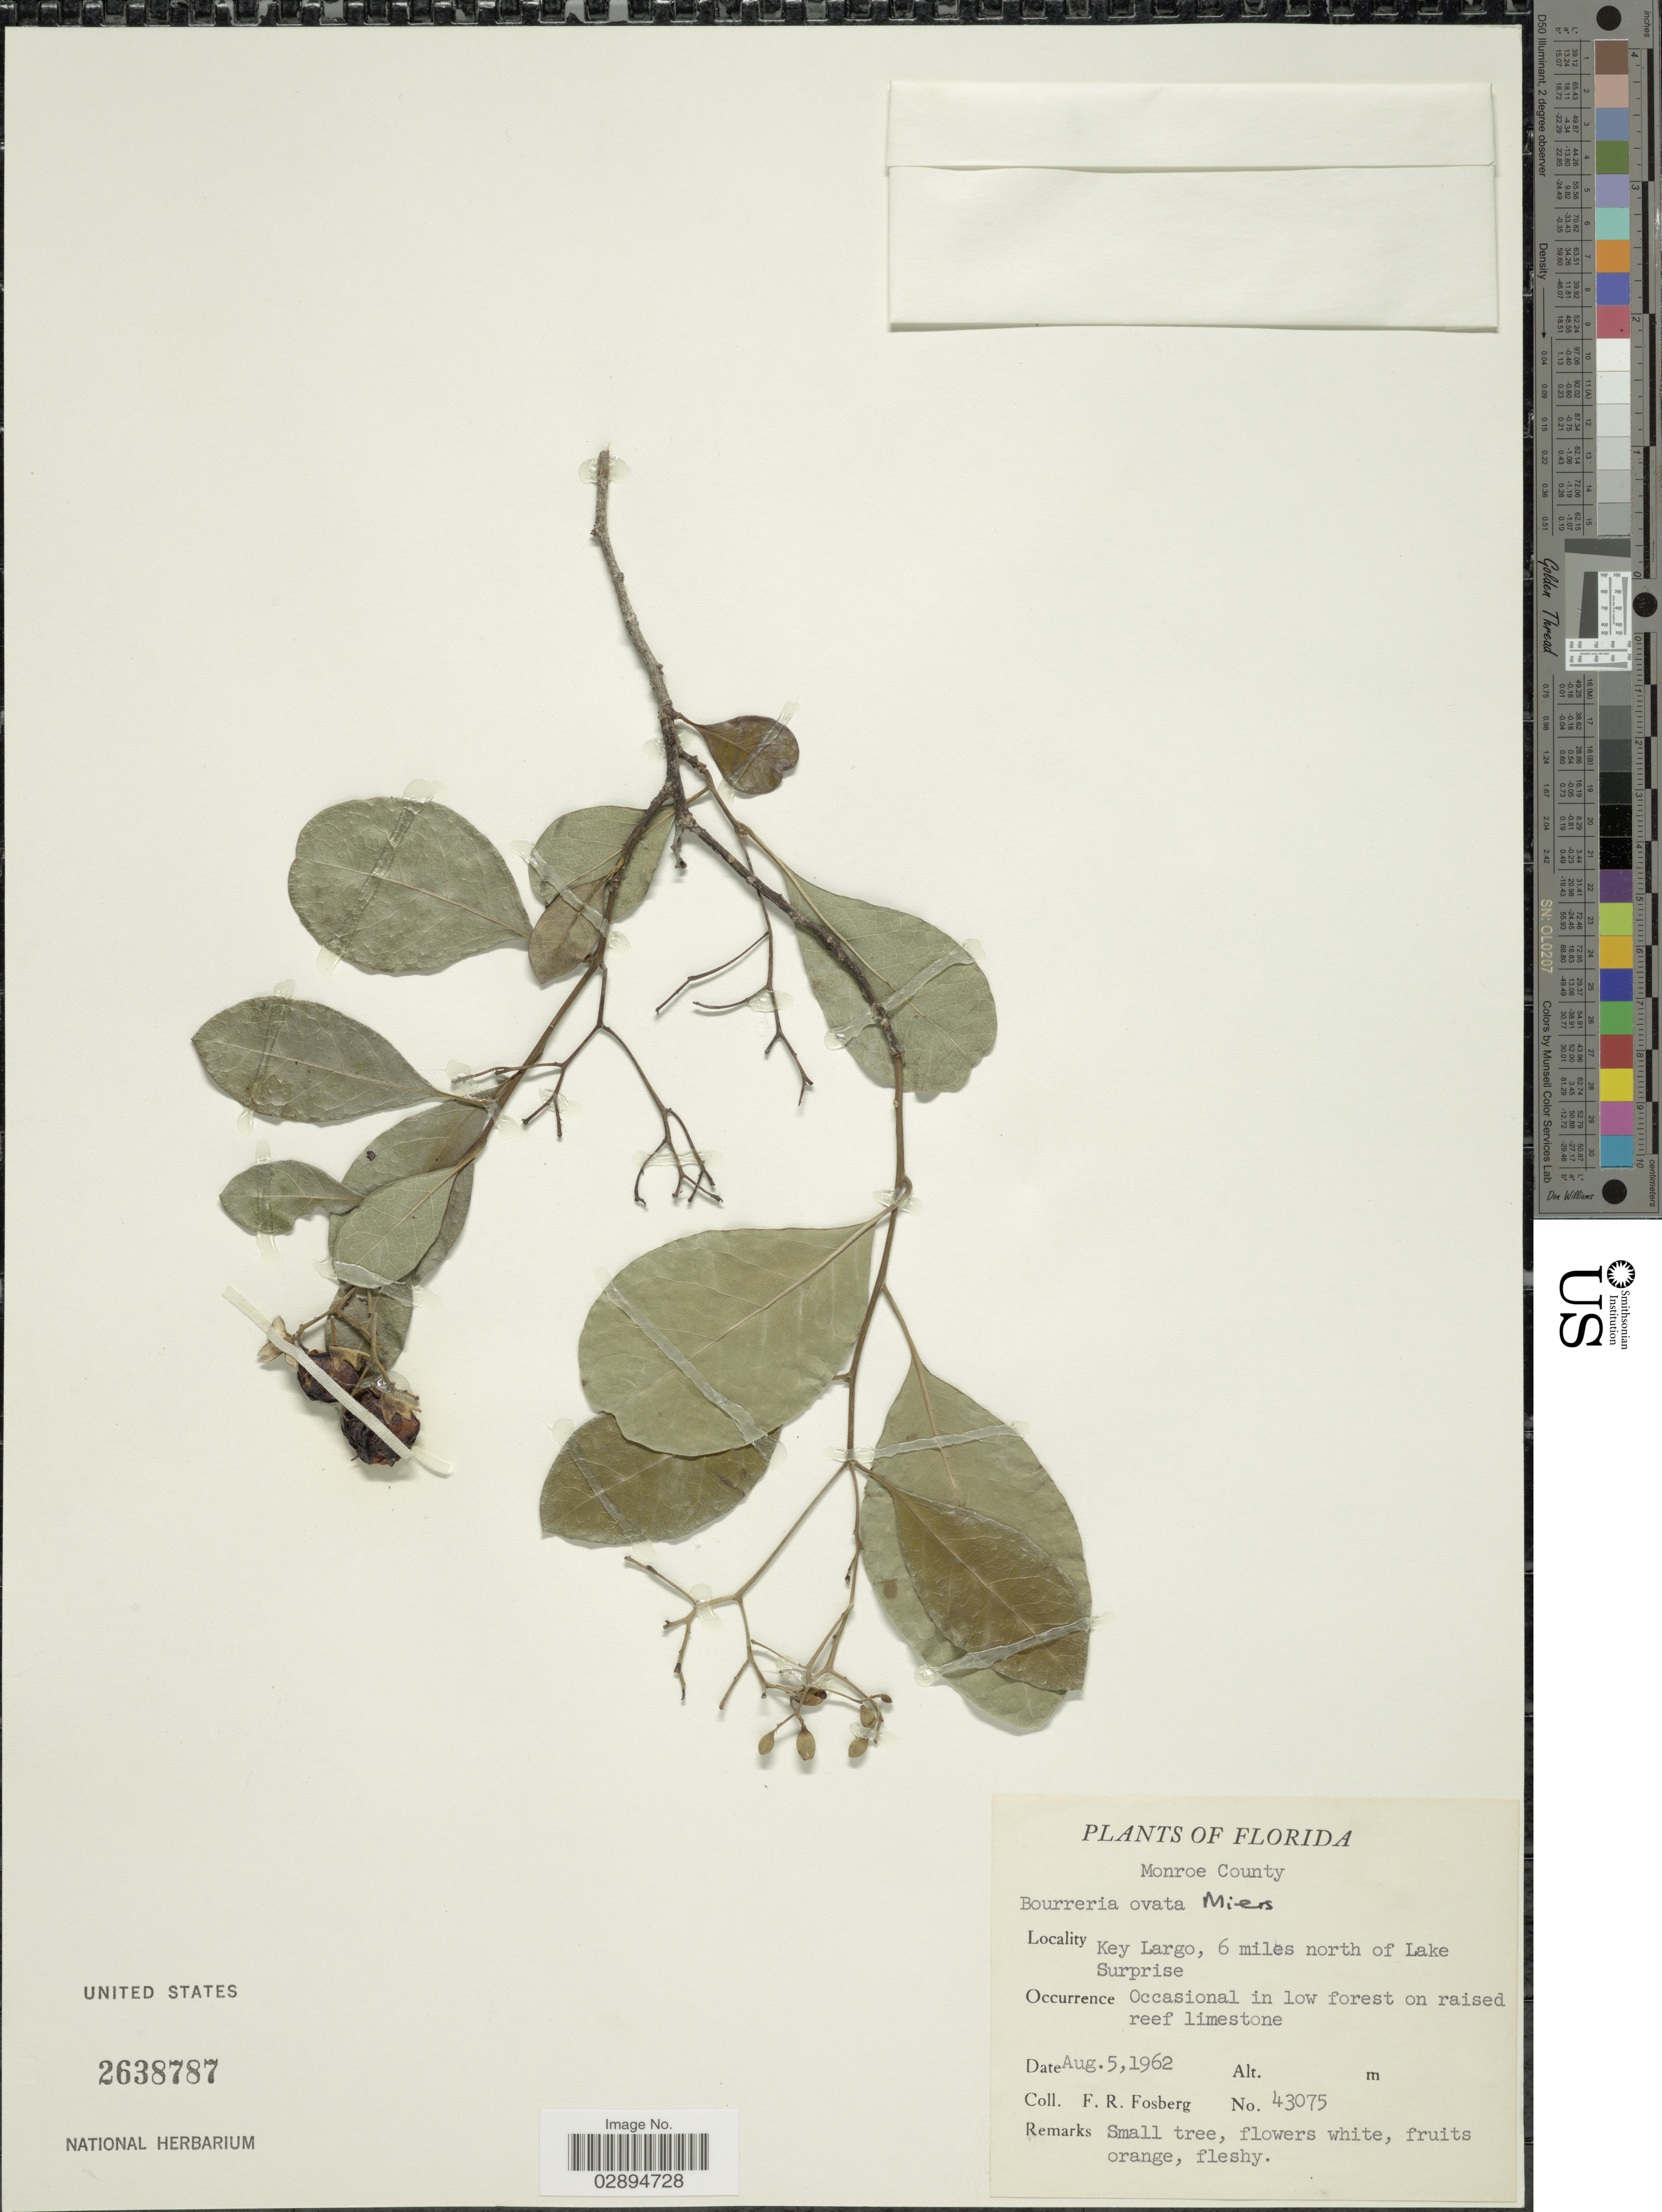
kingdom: Plantae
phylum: Tracheophyta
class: Magnoliopsida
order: Boraginales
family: Ehretiaceae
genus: Bourreria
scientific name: Bourreria ovata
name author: Miers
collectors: F. R. Fosberg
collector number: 43075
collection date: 1962-08-05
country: United States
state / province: Florida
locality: Monroe County. Key Largo, 6 miles north of Lake Surprise. Occasional in low forest on raised reef limestone.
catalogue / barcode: US 2638787